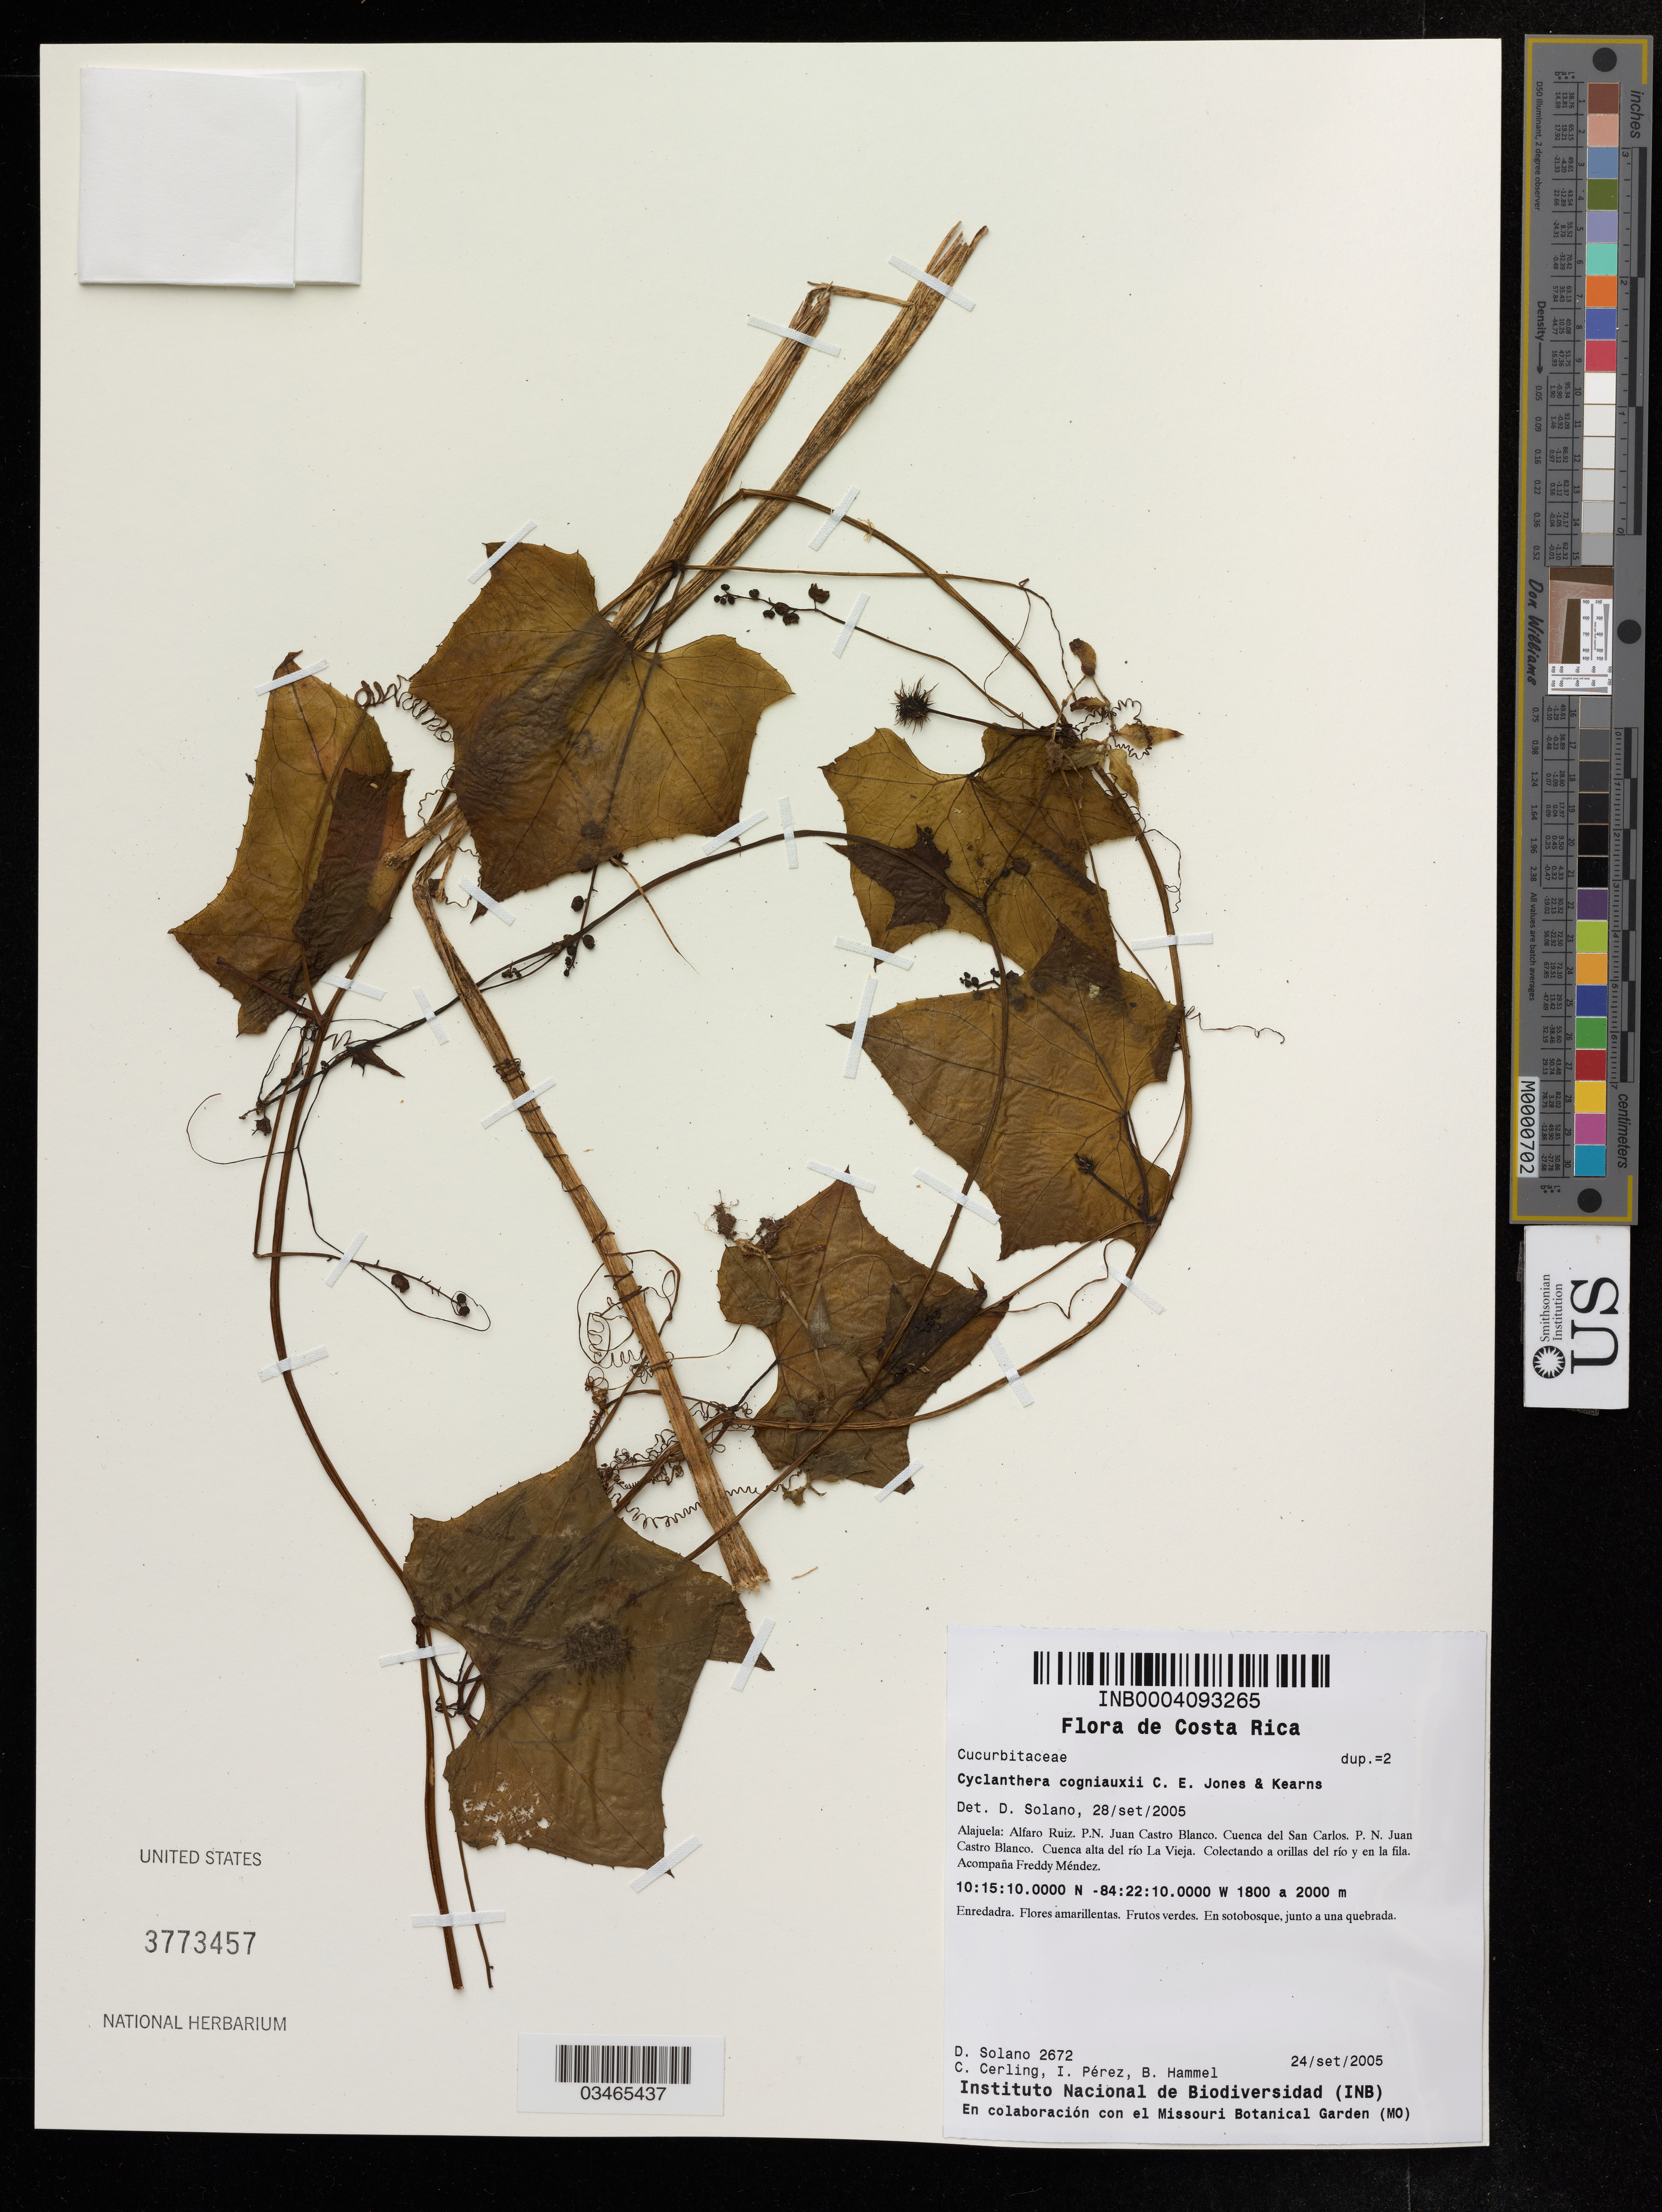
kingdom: Plantae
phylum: Tracheophyta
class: Magnoliopsida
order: Cucurbitales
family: Cucurbitaceae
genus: Cyclanthera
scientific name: Cyclanthera cogniauxii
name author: C.E. Jones & Kearns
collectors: D. Solano, C. Cerling, I. Perez & B. Hammel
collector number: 2672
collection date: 2005-09-24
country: Costa Rica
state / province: Alajuela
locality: Alfaro Ruiz. P.N. Juan Castro Blanco. Cuenca del San Carlos. P.N. Juan Castro Blanco. Cuenca alta del río La Vieja.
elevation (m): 2000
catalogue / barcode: US 3773457